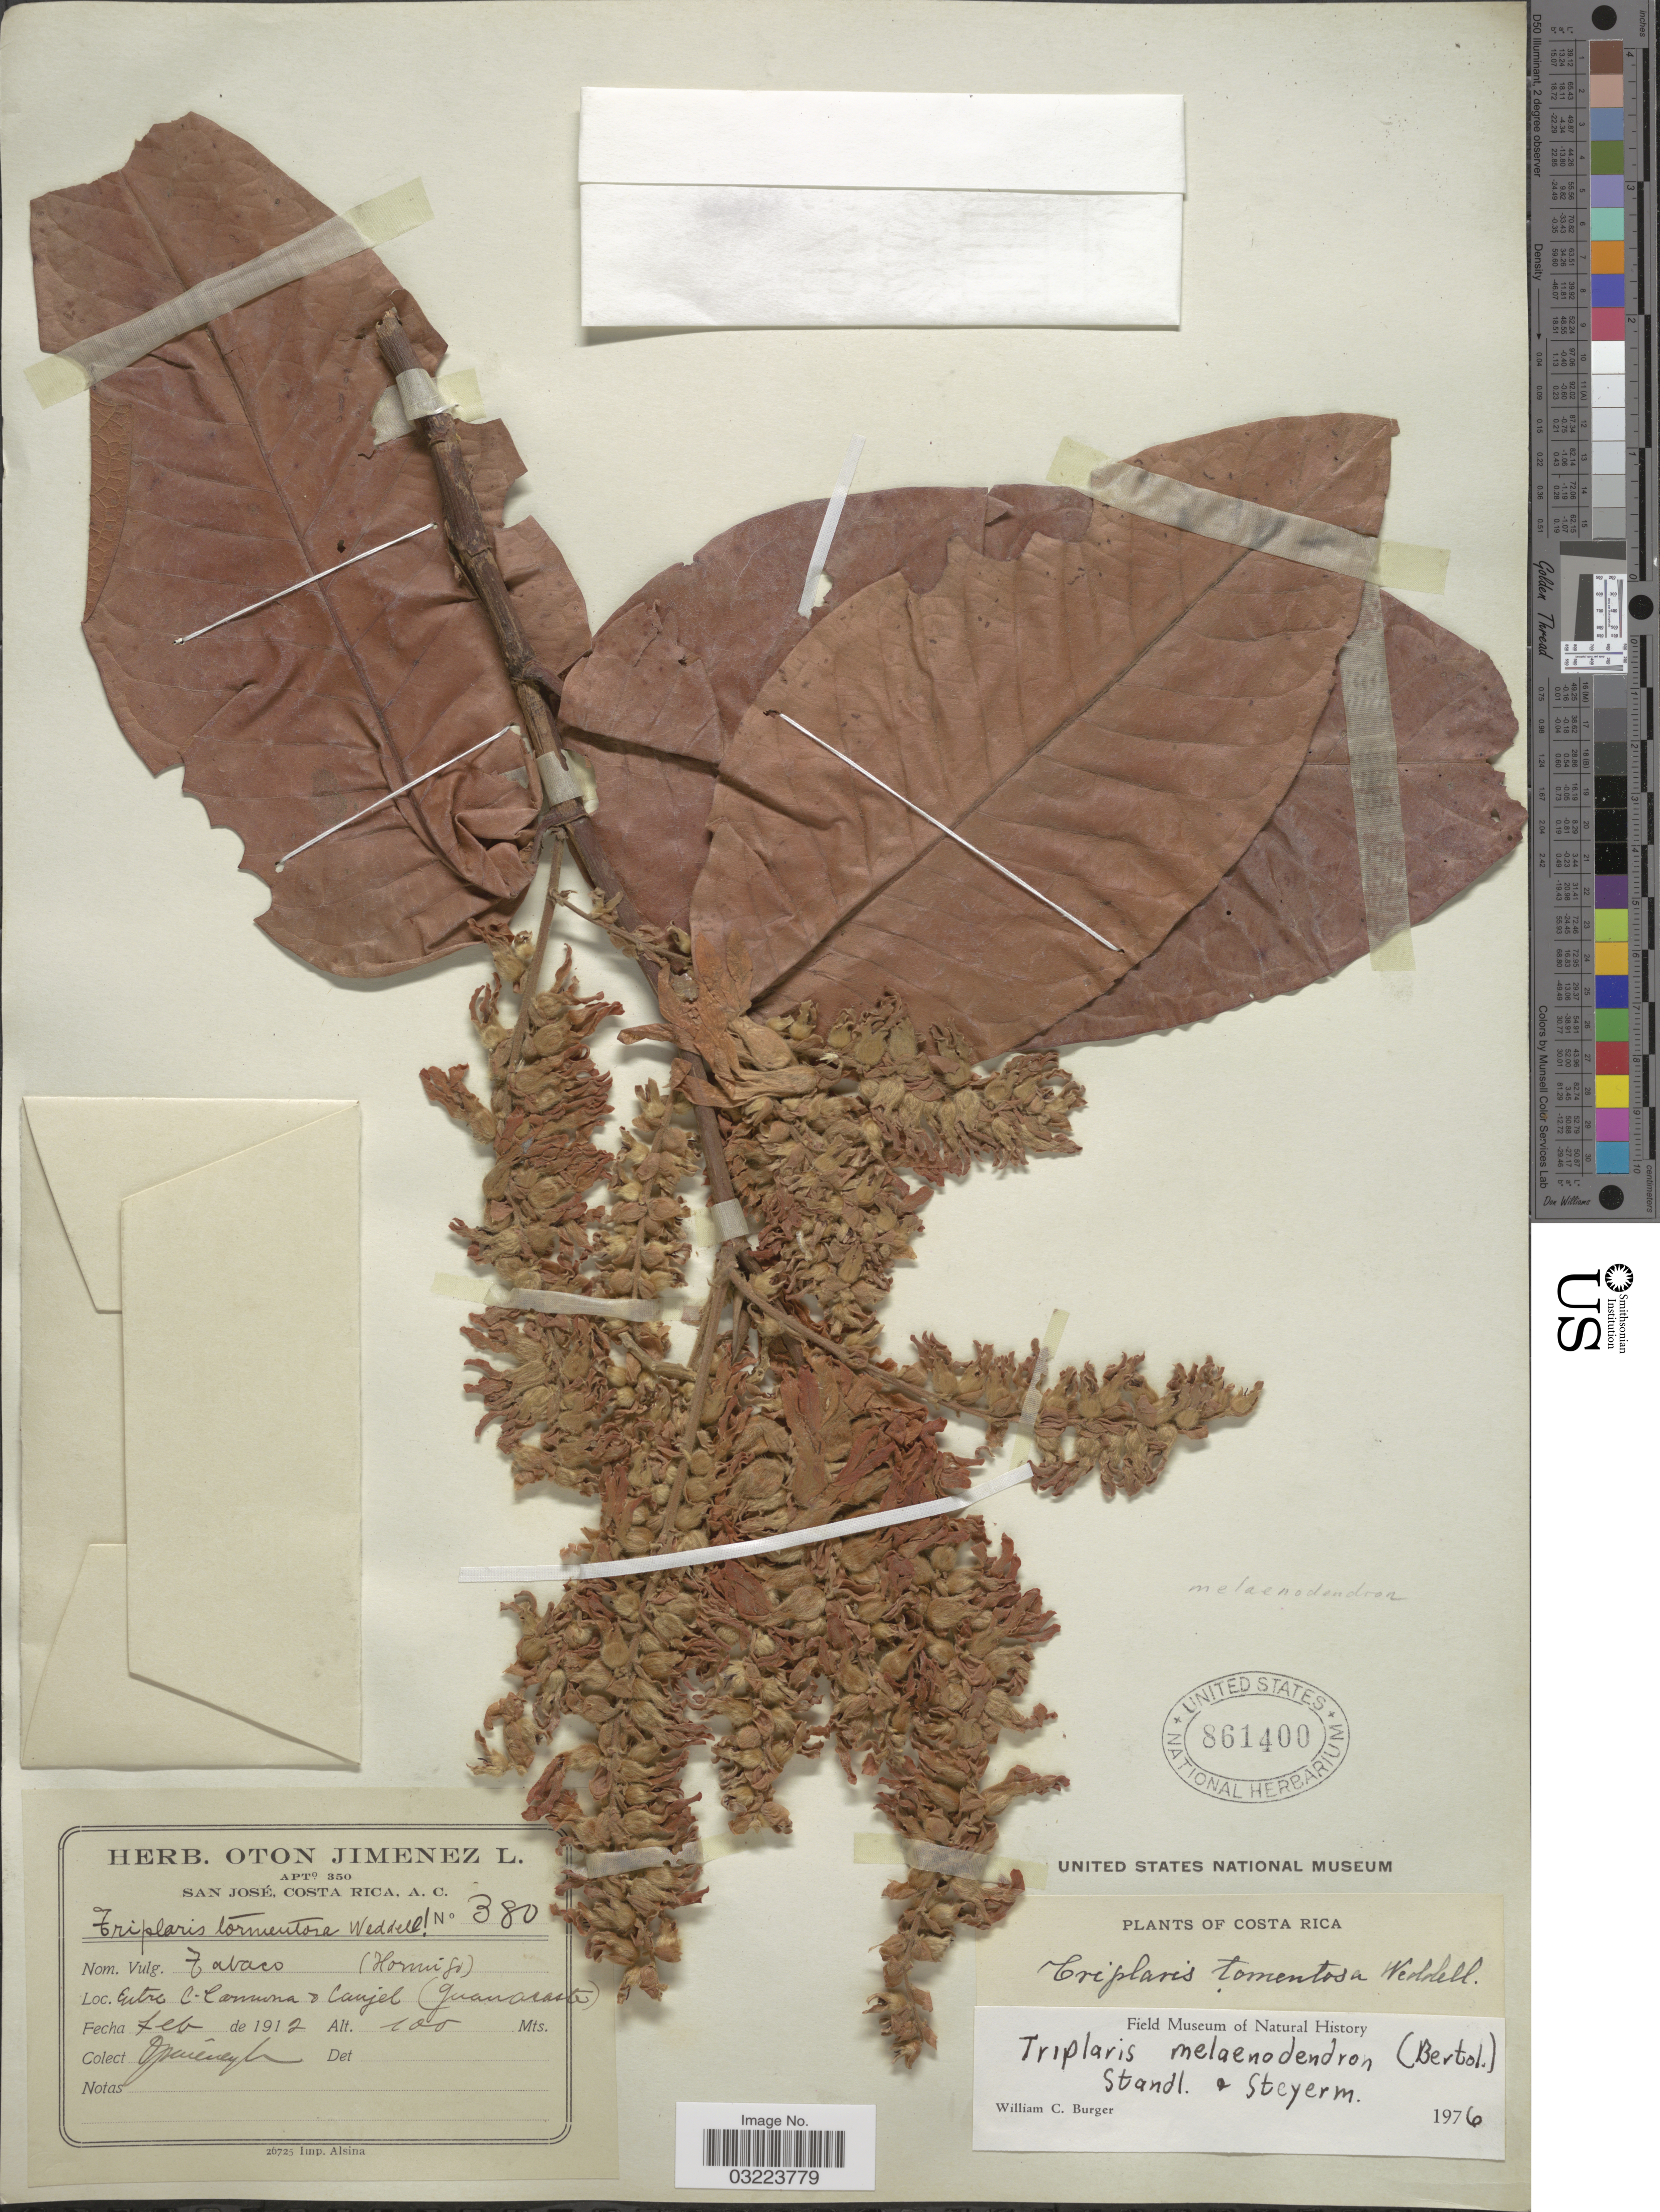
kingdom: Plantae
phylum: Tracheophyta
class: Magnoliopsida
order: Caryophyllales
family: Polygonaceae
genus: Triplaris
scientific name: Triplaris melaenodendron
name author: (Bertol.) Standl. & Steyerm.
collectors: O. Jiménez L.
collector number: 380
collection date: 1912-02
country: Costa Rica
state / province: Guanacaste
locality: Entre C. Carmona & Canjel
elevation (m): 100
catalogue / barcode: US 861400